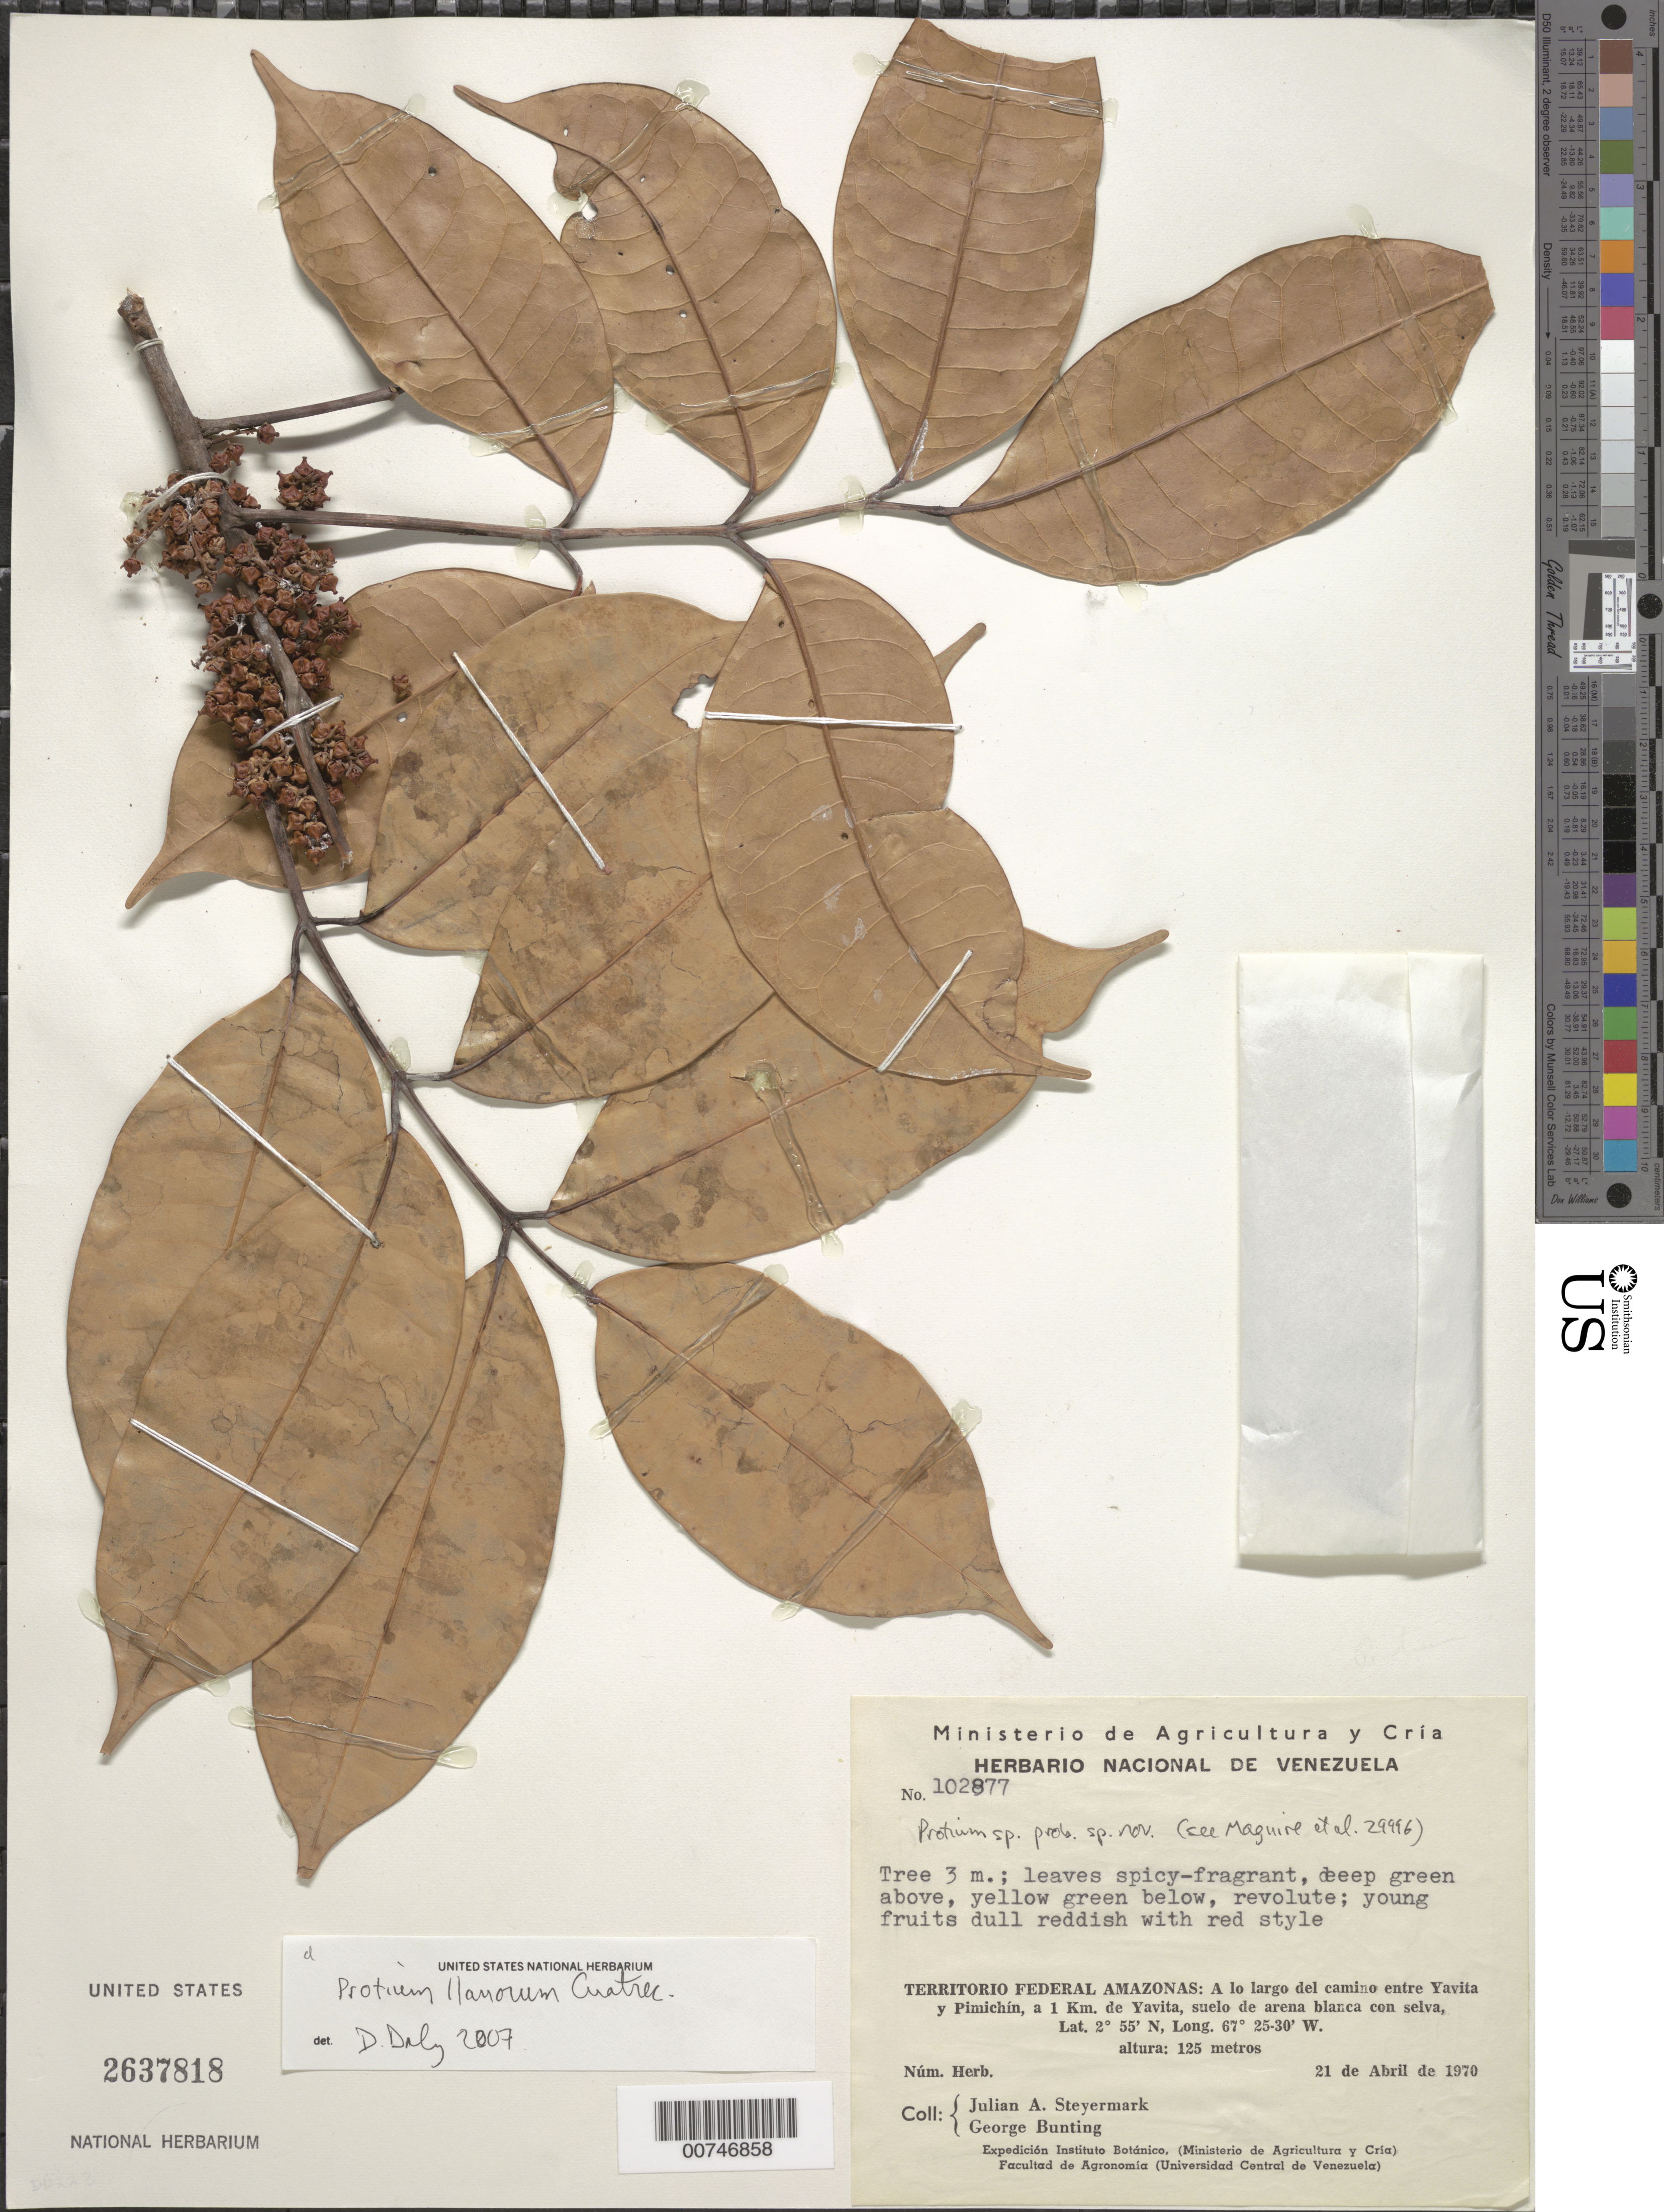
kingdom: Plantae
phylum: Tracheophyta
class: Magnoliopsida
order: Sapindales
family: Burseraceae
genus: Protium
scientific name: Protium llanorum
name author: Cuatrec.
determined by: Daly, D. C.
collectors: J. Steyermark & G. S. Bunting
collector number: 102877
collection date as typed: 21-Apr-70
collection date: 1970-04-21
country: Venezuela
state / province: Amazonas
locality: Yavita-Pimichín, 1 km de Yavita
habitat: Suelo de arena blanca con selva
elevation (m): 125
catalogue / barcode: US 2637818